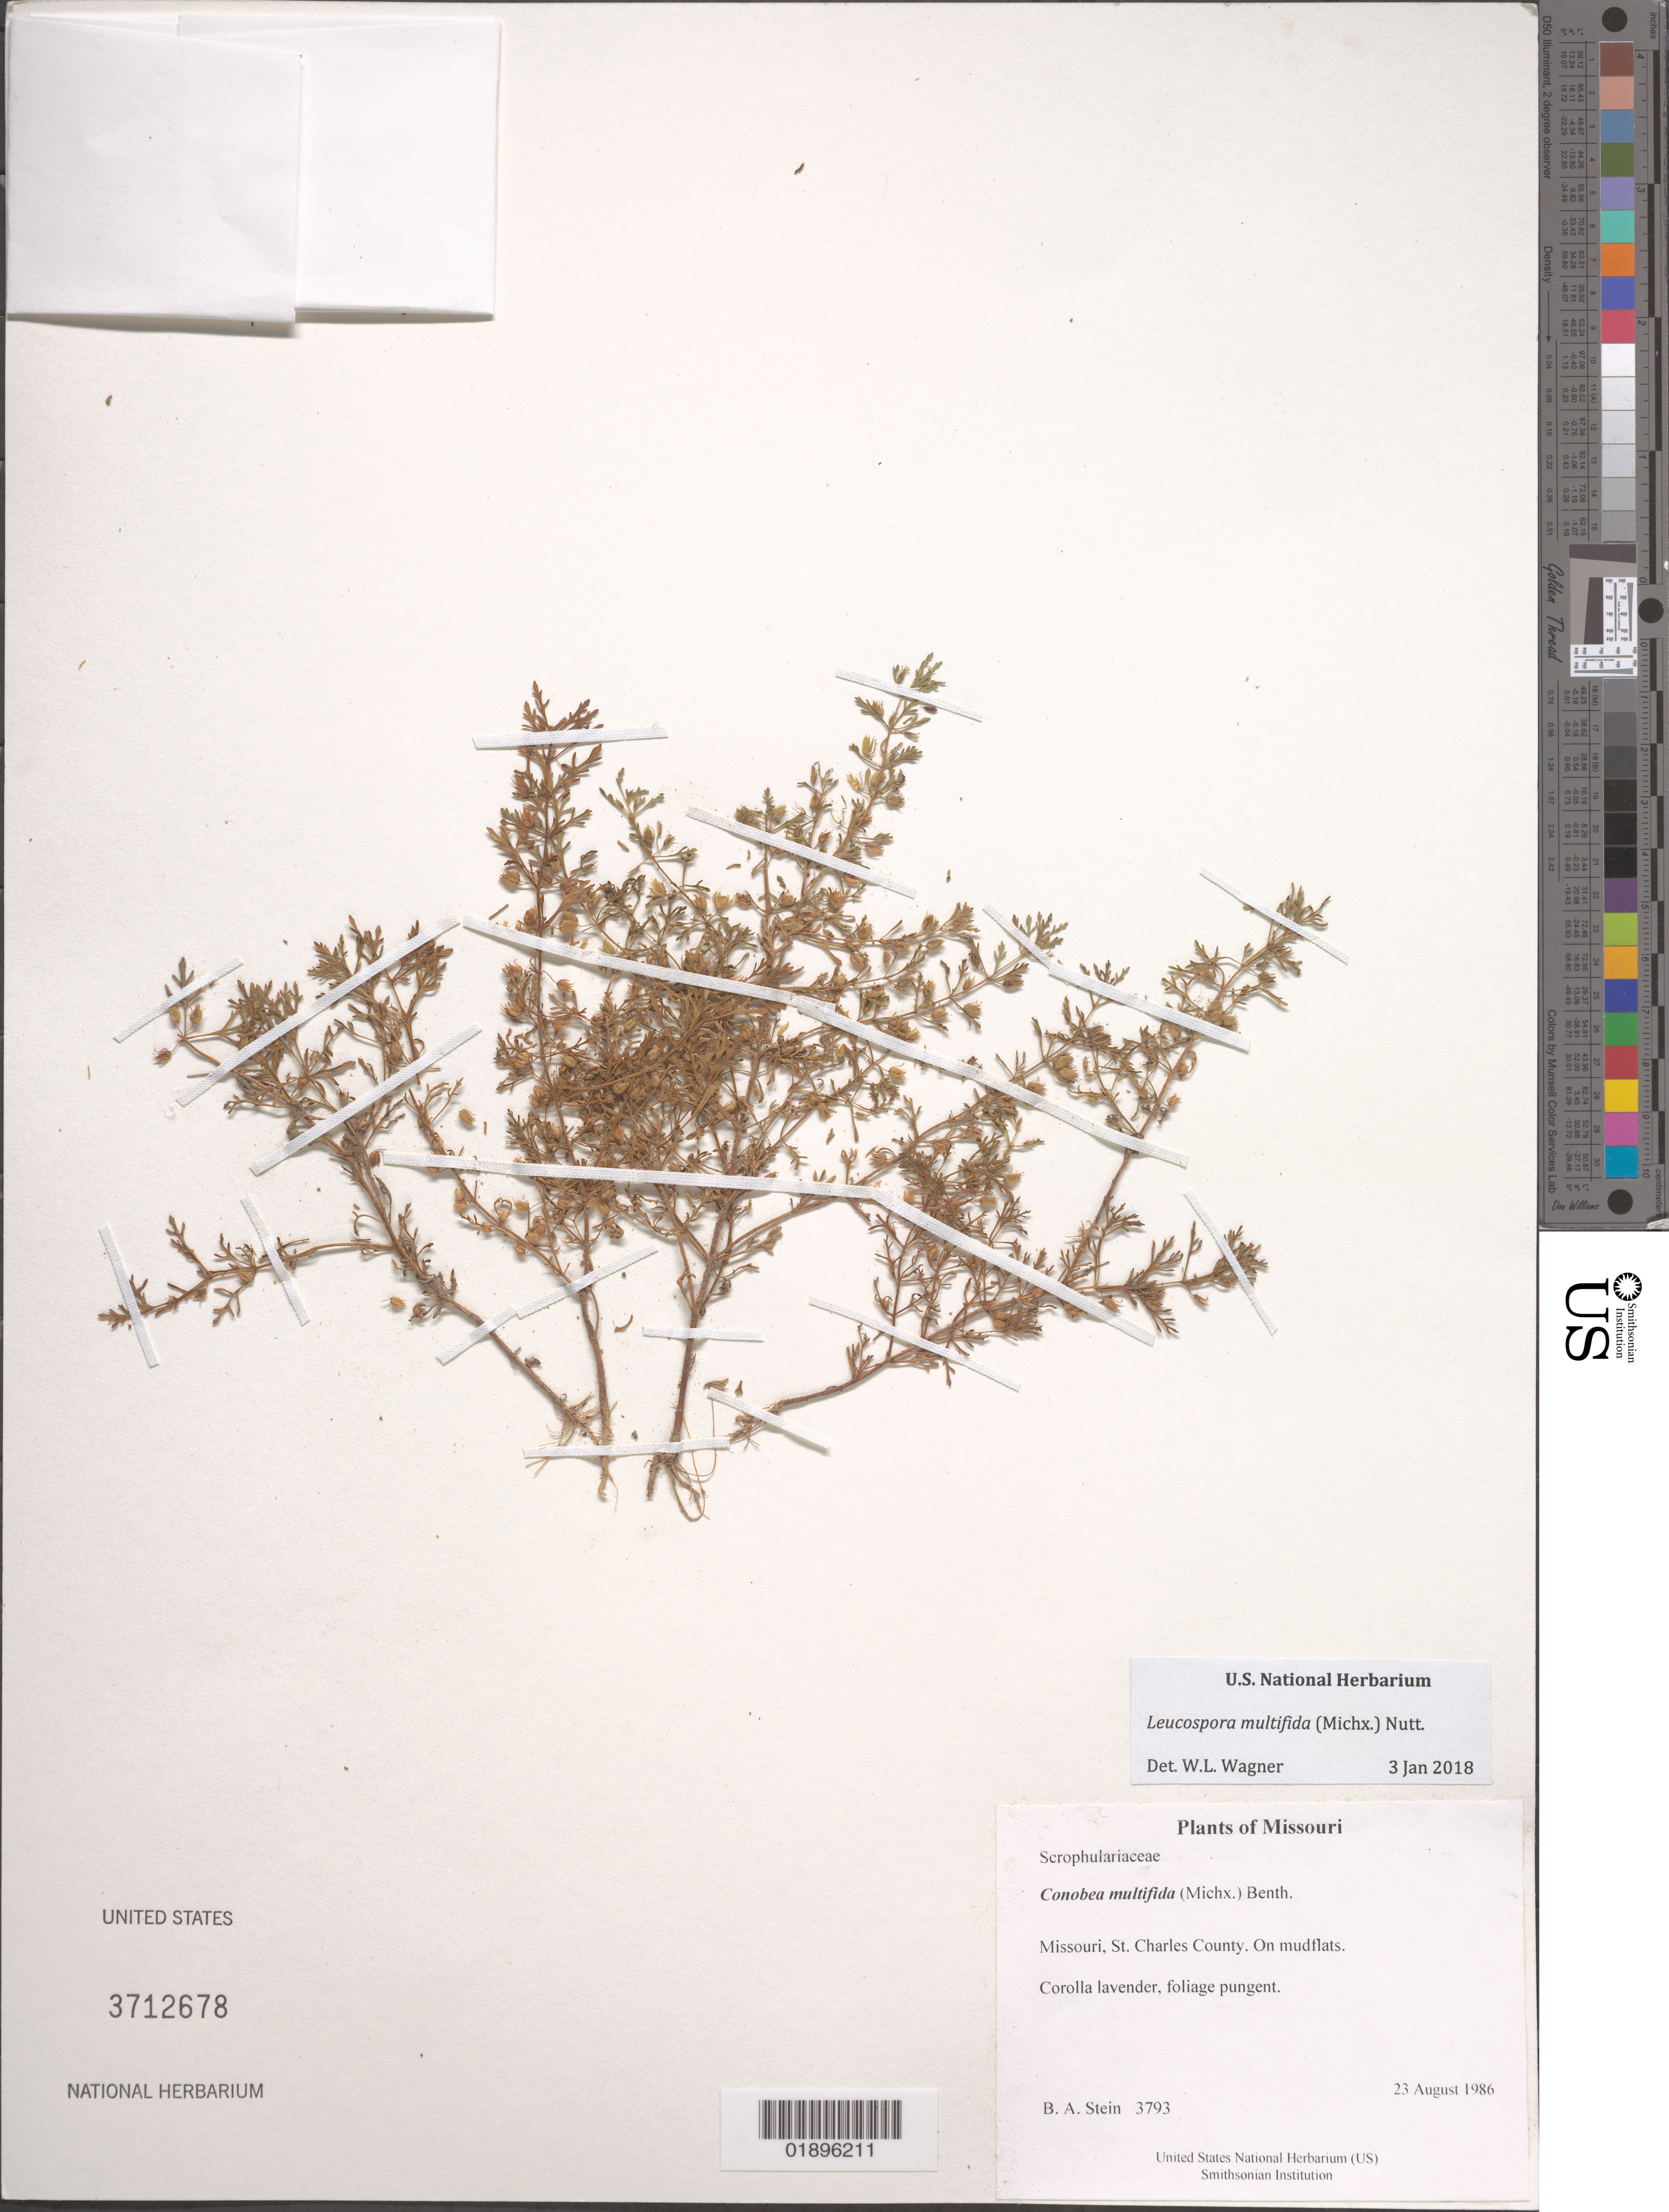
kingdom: Plantae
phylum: Tracheophyta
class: Magnoliopsida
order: Lamiales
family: Plantaginaceae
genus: Leucospora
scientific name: Leucospora multifida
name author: (Michx.) Nutt.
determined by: Wagner, W. L., (BOT), Smithsonian Institution - National Museum of Natural History (UNITED STATES)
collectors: B. A. Stein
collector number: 3793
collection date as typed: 23 August 1986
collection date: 1986-08-23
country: United States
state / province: Missouri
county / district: St. Charles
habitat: On mudflats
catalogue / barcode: US 3712678